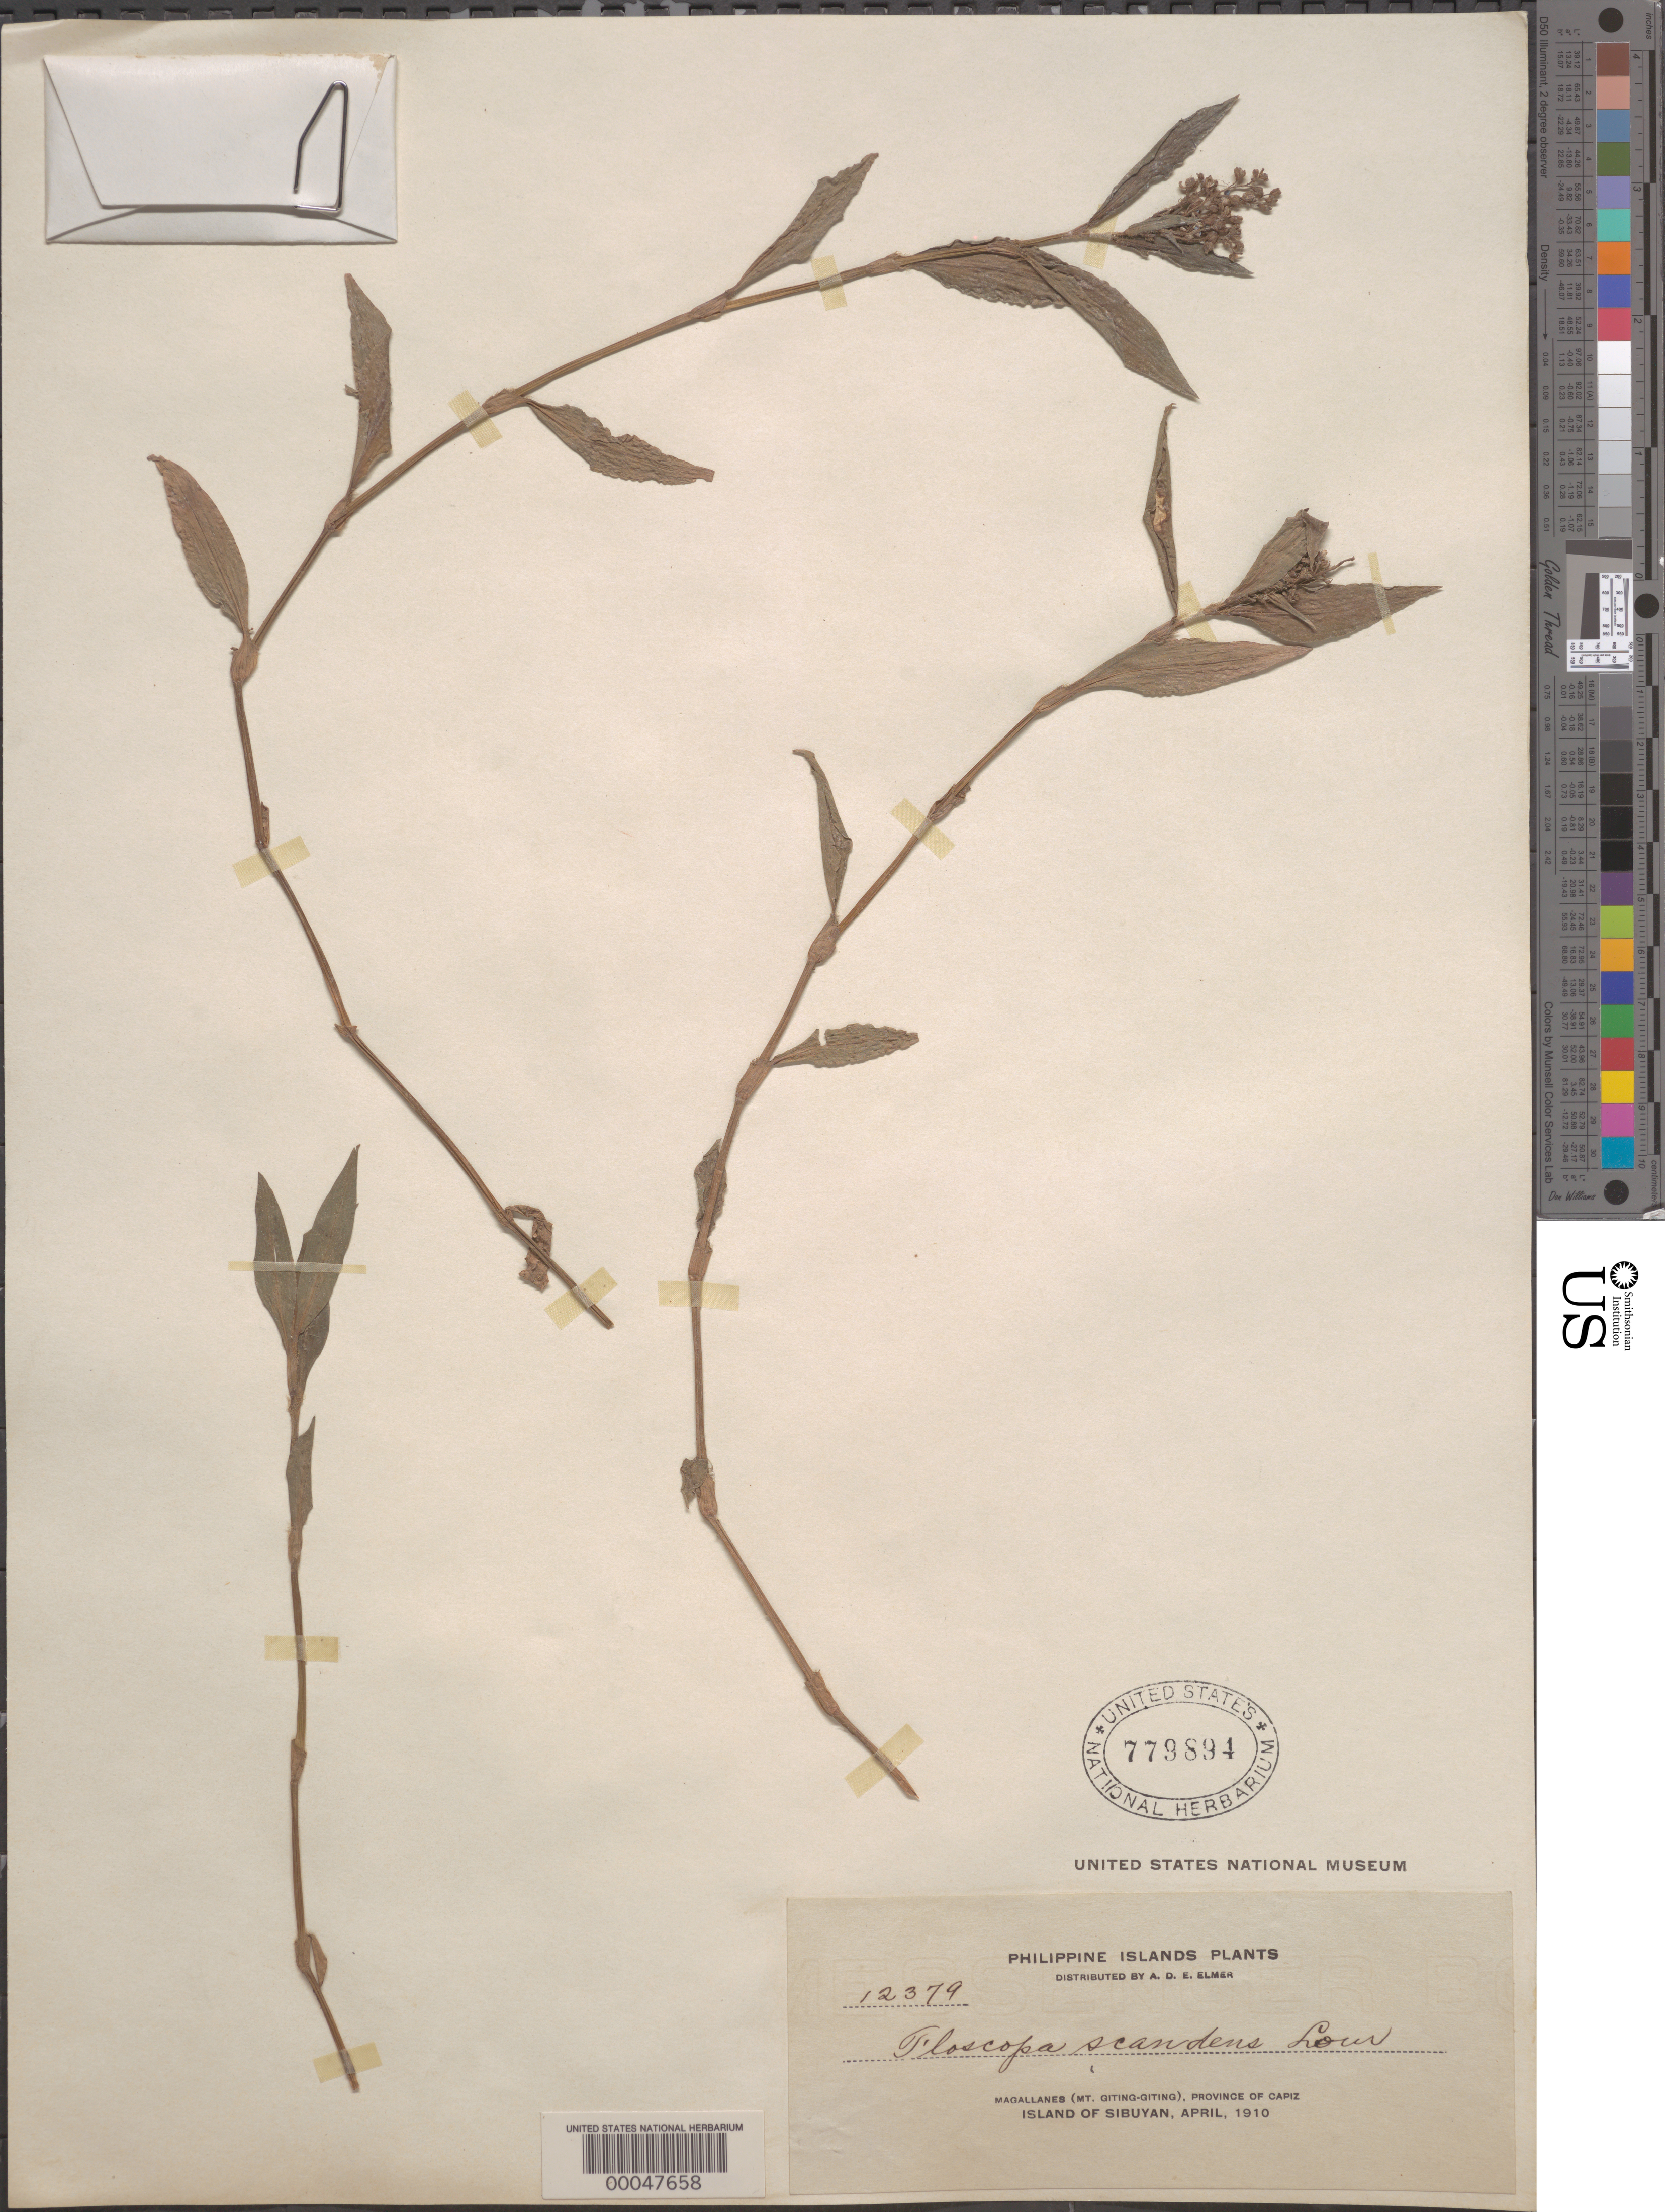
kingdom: Plantae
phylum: Tracheophyta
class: Liliopsida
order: Commelinales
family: Commelinaceae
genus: Floscopa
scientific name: Floscopa scandens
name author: Lour.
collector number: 12379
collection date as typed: Apr 1910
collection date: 1910-04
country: Philippines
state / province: Mimaropa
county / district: Romblon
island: Sibuyan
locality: Romblon i. (?), sibuyan; magallanes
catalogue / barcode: US 779894